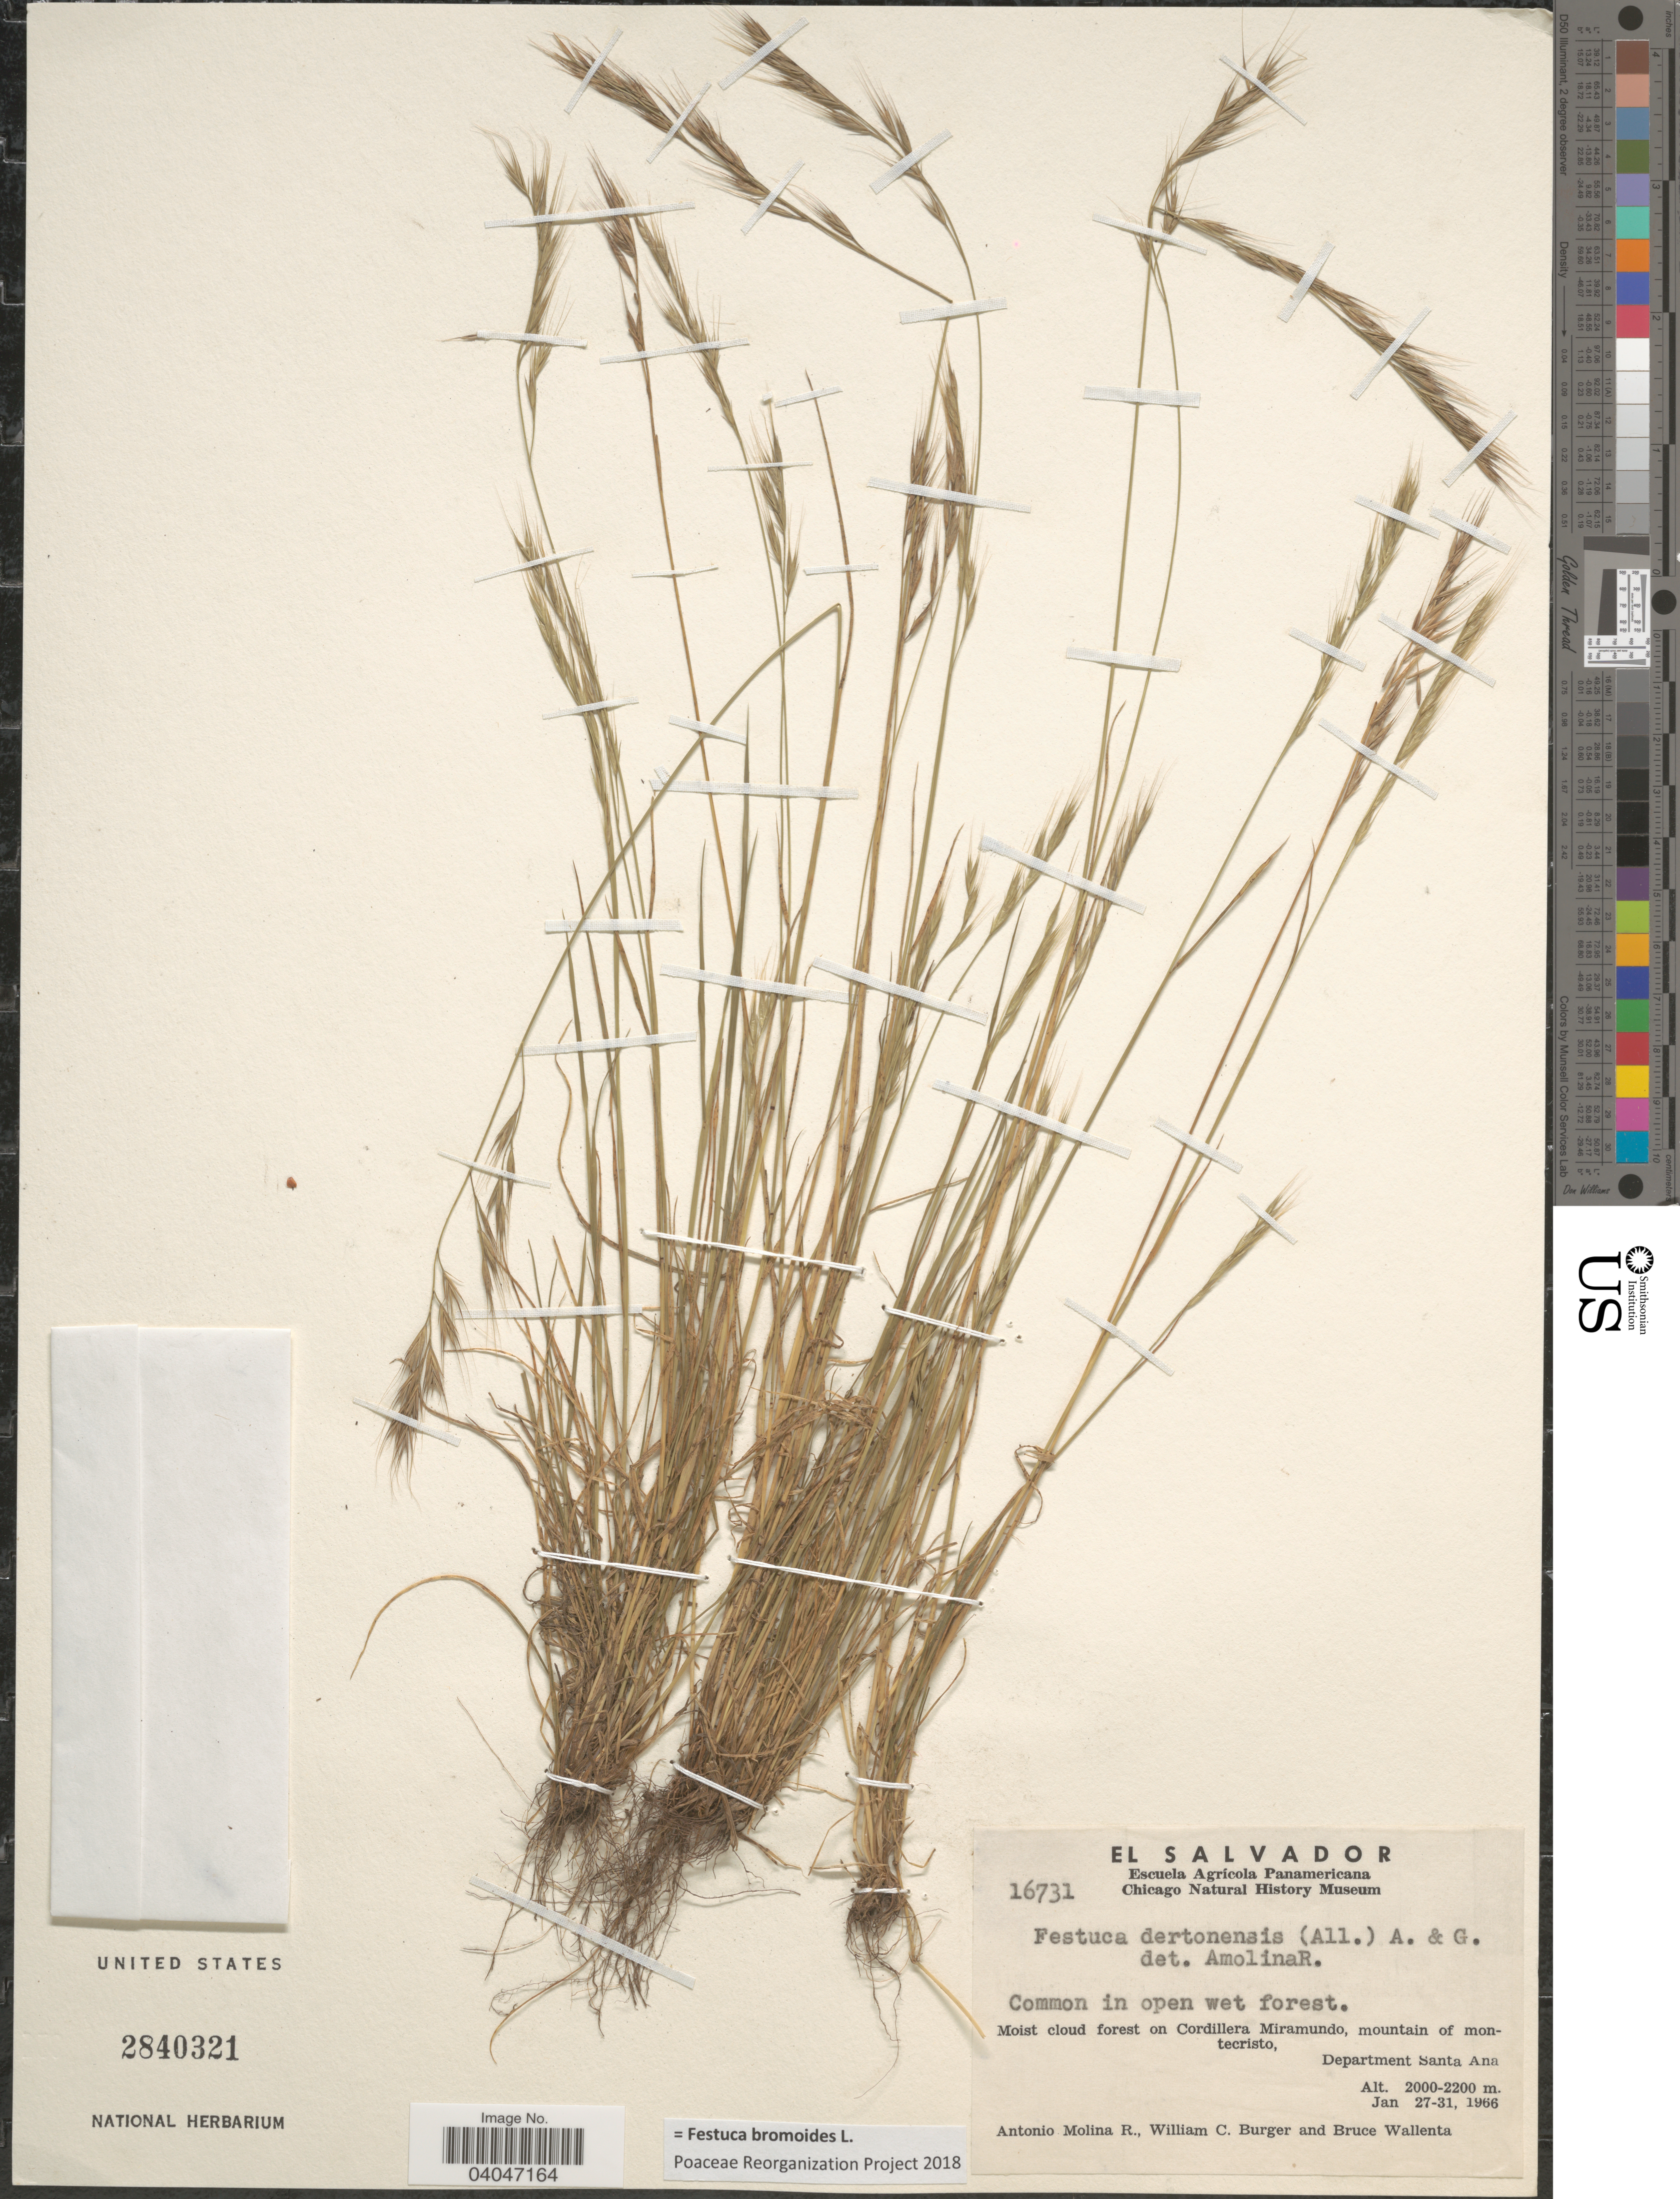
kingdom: Plantae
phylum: Tracheophyta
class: Liliopsida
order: Poales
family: Poaceae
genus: Festuca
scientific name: Festuca bromoides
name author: L.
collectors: A. Molina R., C. W. Burger & B. Wallenta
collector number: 16731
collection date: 1966-01-27/1966-01-31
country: El Salvador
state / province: Santa Ana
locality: Moist cloud forest on Cordillera Miramundo, mountain of montecristo, Department Santa Ana.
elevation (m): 2000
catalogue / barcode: US 2840321